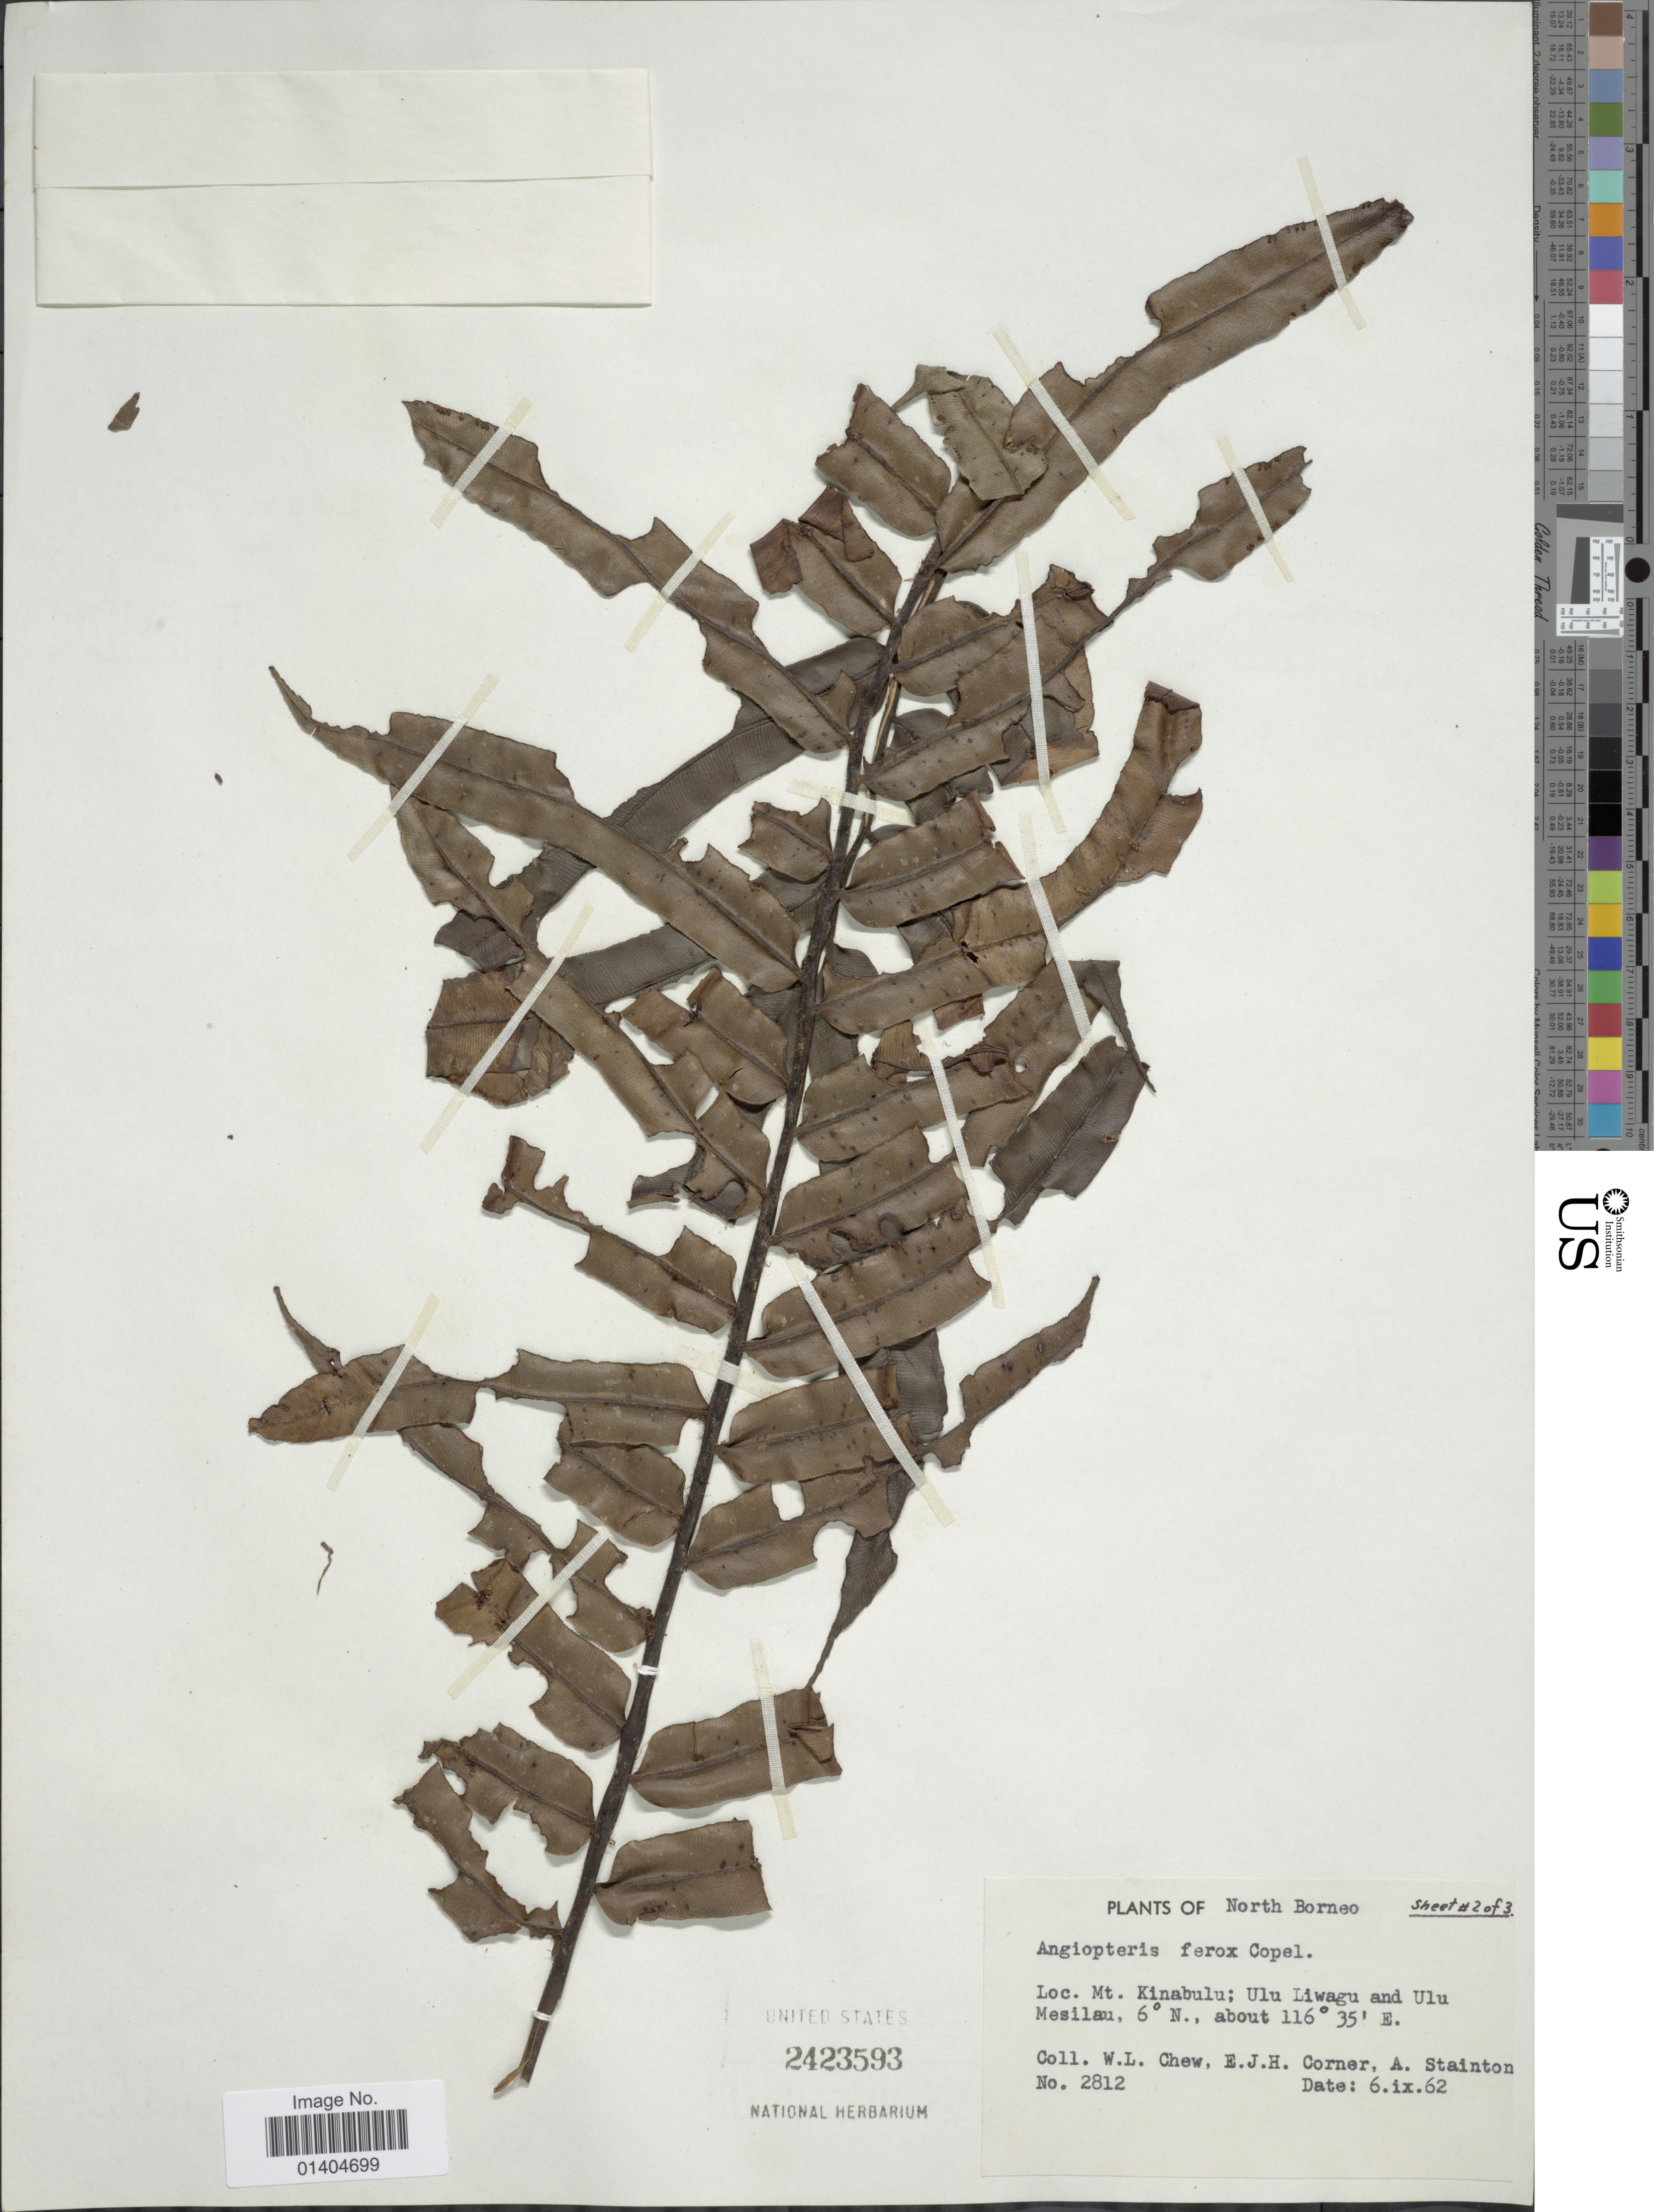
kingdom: Plantae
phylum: Tracheophyta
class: Polypodiopsida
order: Marattiales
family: Marattiaceae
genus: Angiopteris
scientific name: Angiopteris ferox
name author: Copel.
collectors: W. Chew, E. Corner & A. Stainton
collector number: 2812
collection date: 1962-09-06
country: Malaysia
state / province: Sabah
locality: North Borneao Mt. Kinabulu; Ulu Liwaga and Ulu Mesilau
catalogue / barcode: US 2423593